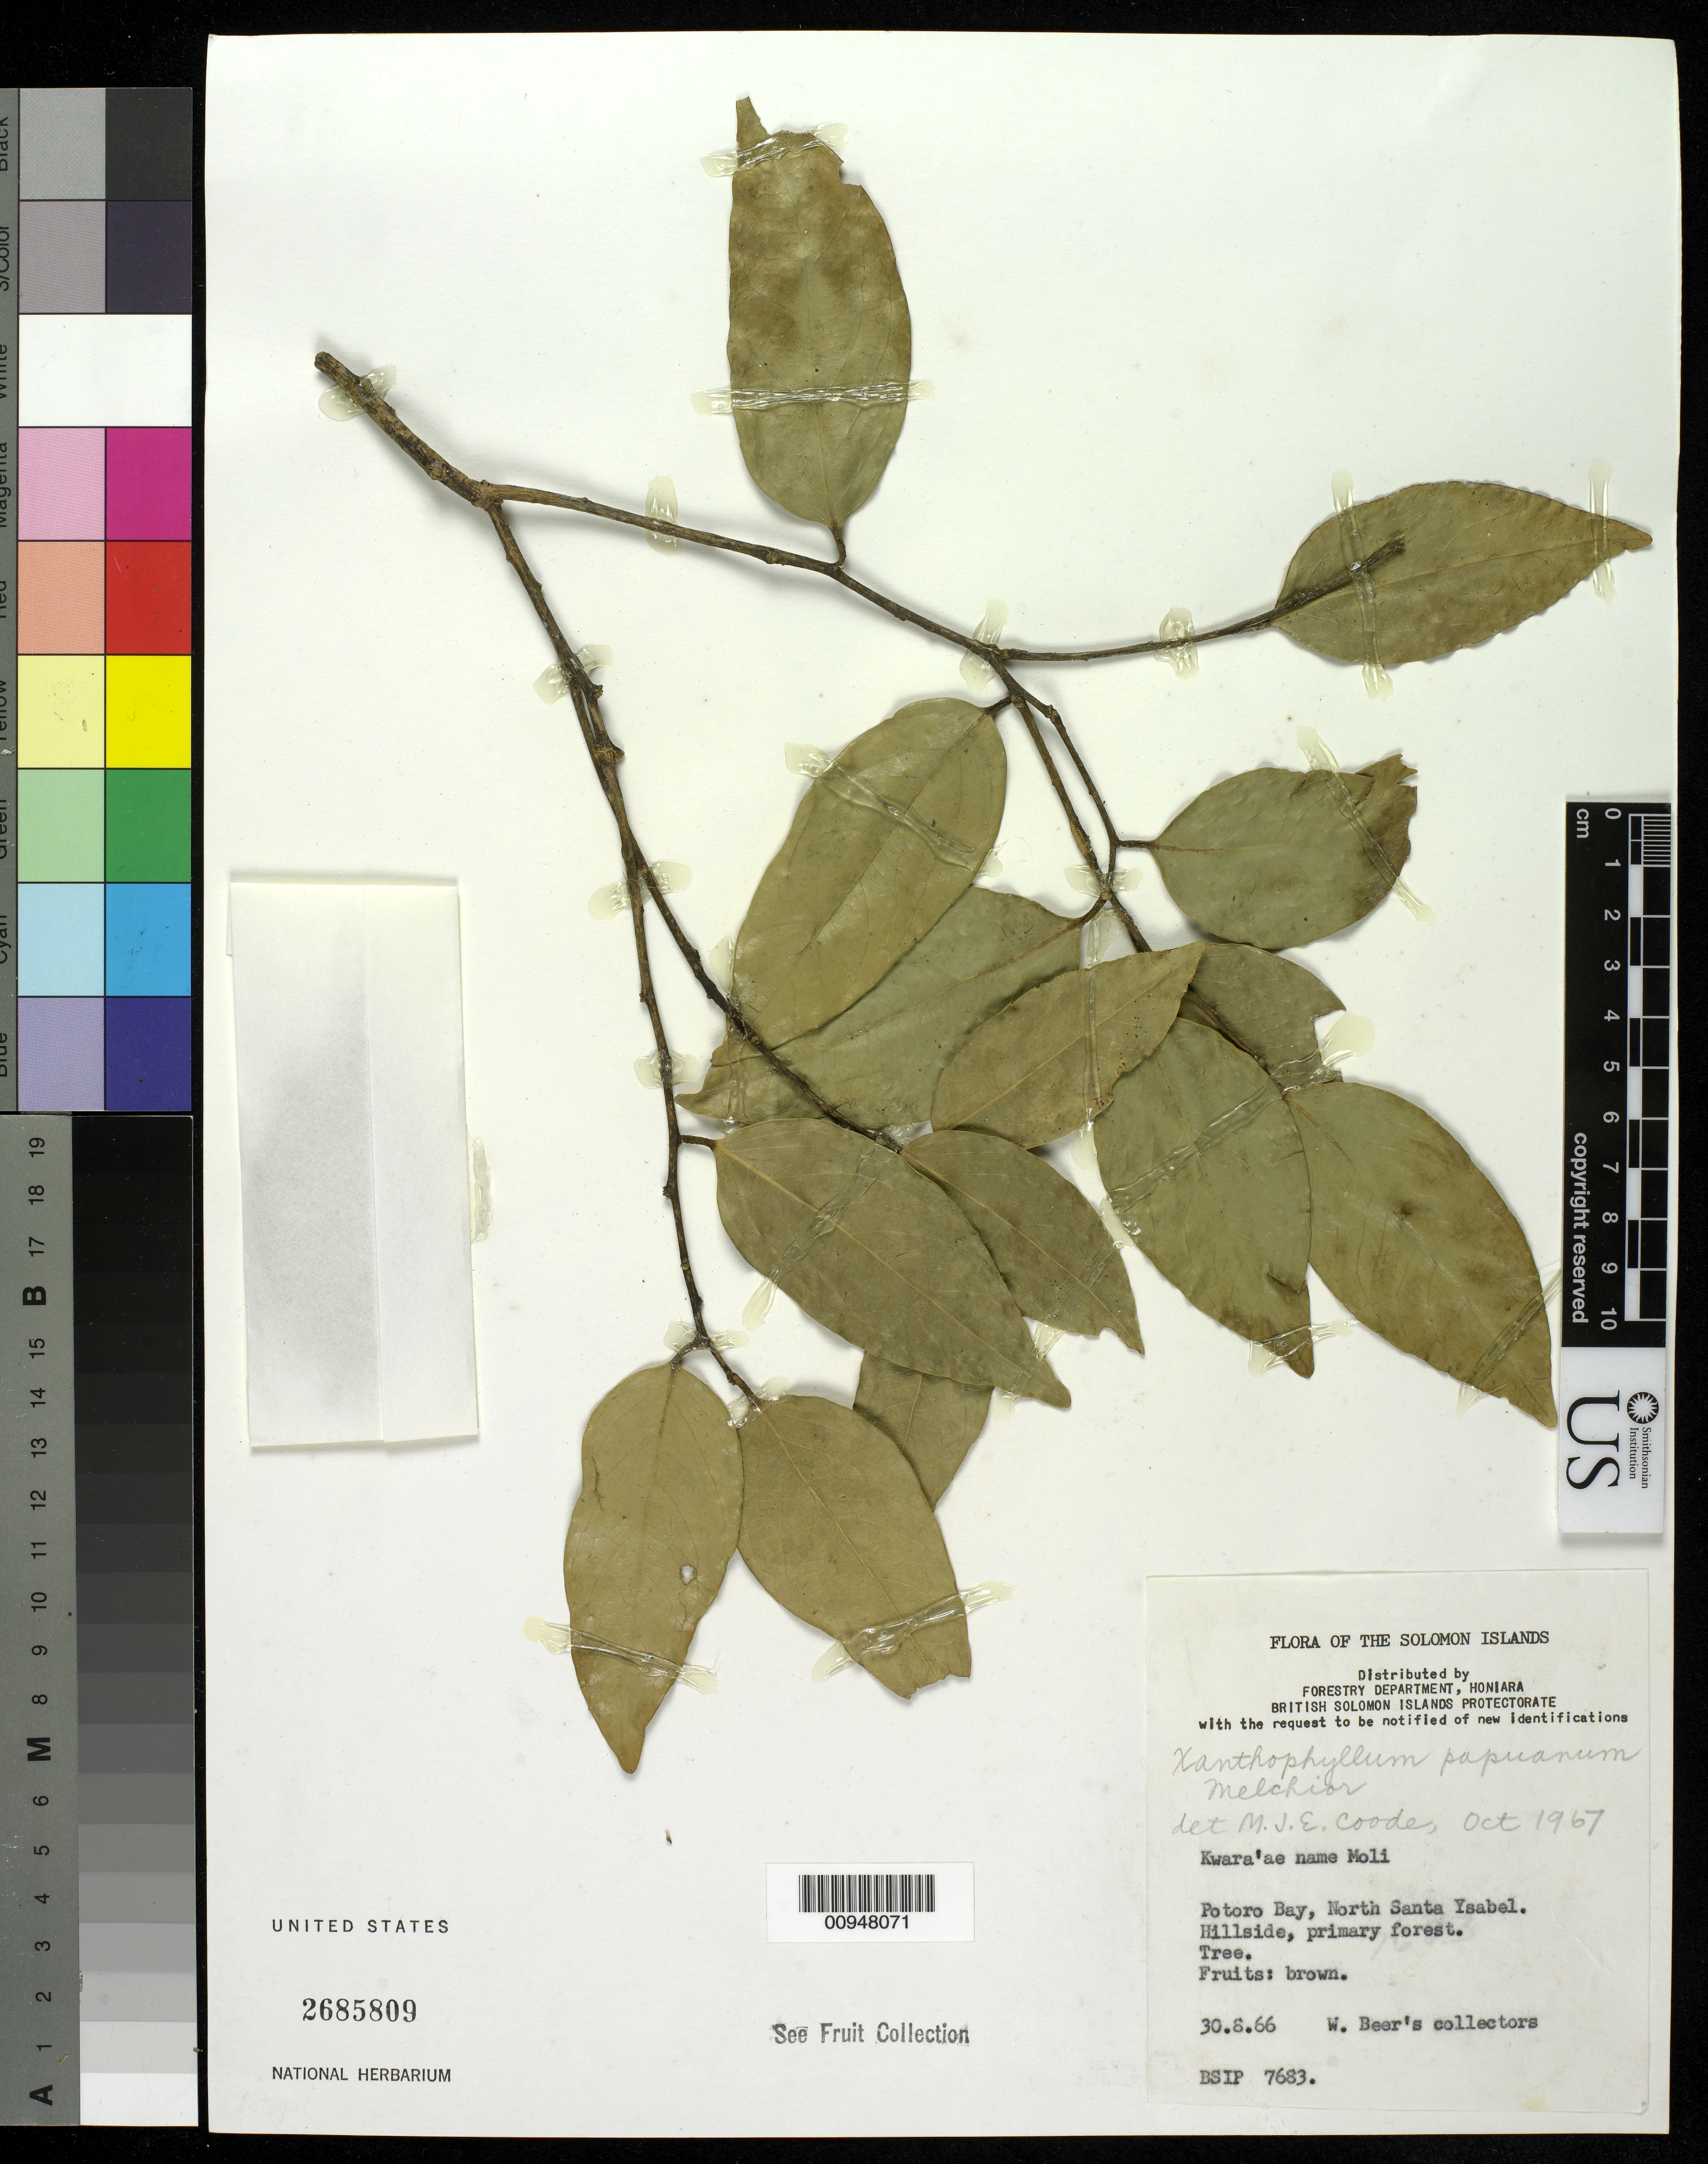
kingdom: Plantae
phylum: Tracheophyta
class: Magnoliopsida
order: Fabales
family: Polygalaceae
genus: Xanthophyllum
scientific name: Xanthophyllum papuanum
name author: Whitmore ex Meijden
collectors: W. Beer's Collectors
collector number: BSIP 7683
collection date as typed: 30 Aug 1966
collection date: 1966-08-30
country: Solomon Islands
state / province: Isabel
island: Santa Isabel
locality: Potoro Bay, North Santa Ysabel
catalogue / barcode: US 2685809